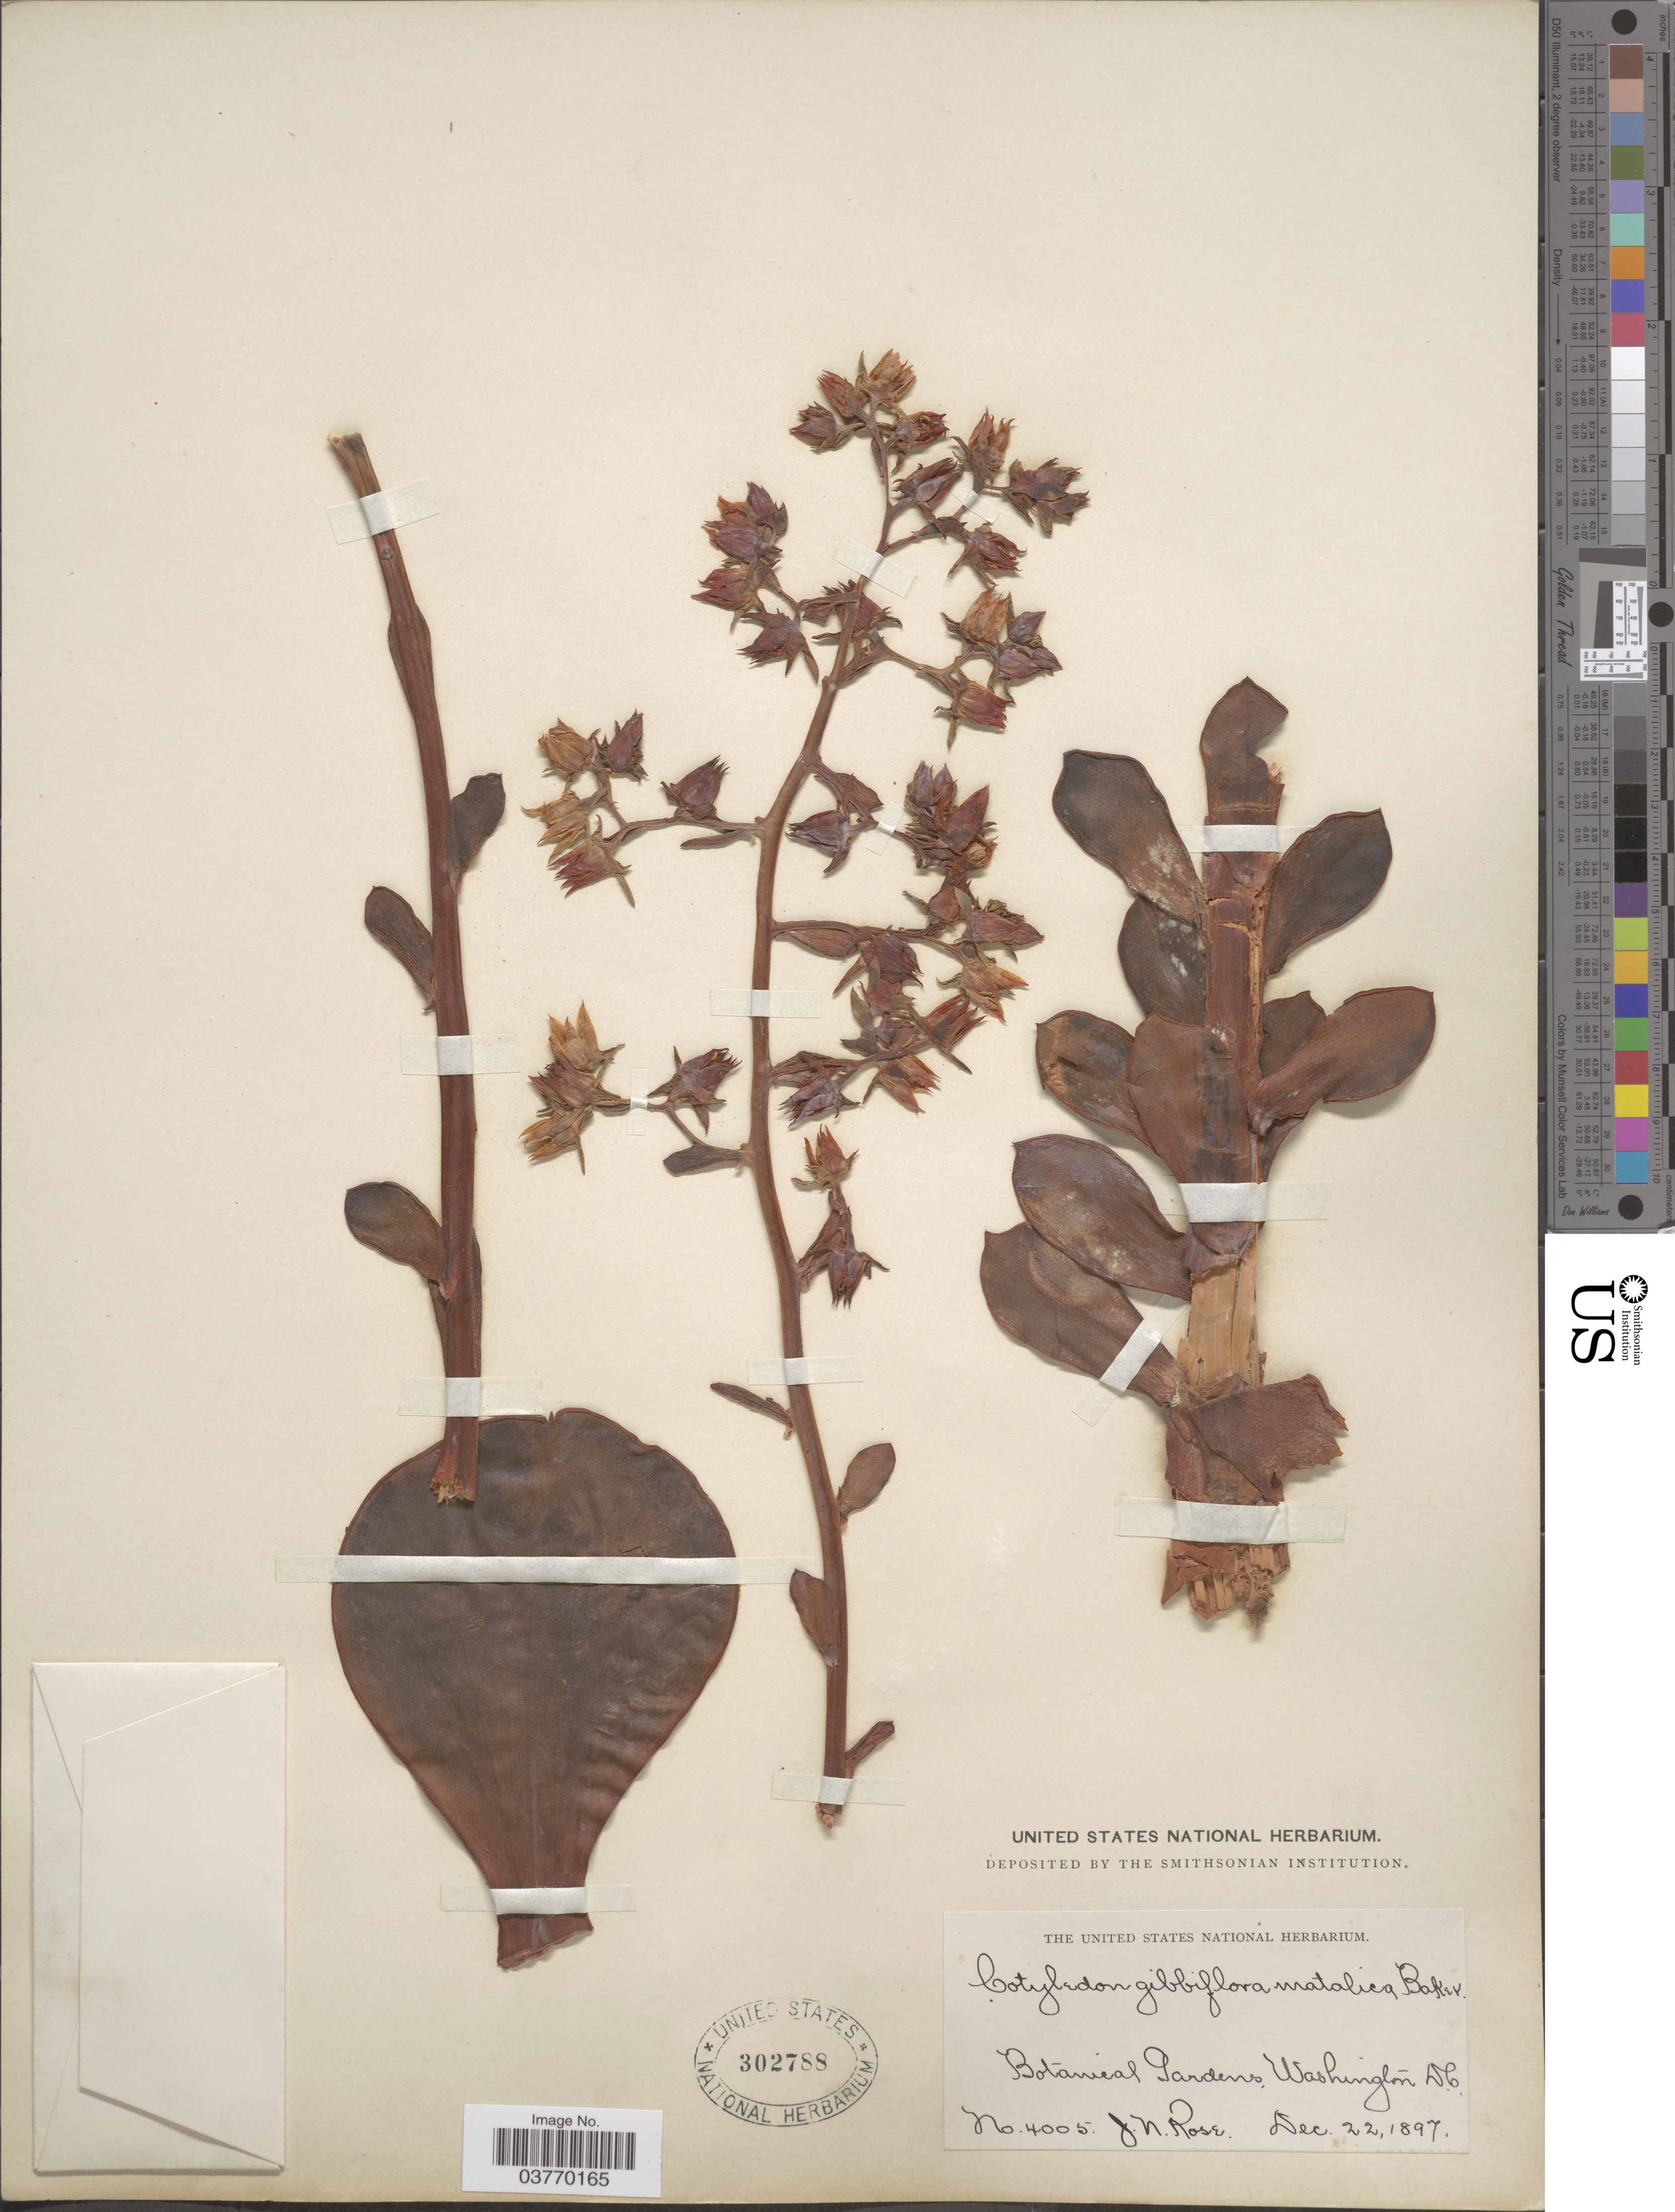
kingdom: Plantae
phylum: Tracheophyta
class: Magnoliopsida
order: Saxifragales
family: Crassulaceae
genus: Echeveria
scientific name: Echeveria gibbiflora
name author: DC.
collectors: J. N. Rose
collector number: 4005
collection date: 1897-12-22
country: United States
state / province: District of Columbia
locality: Botanical Gardens, Washington D.C.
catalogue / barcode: US 302788